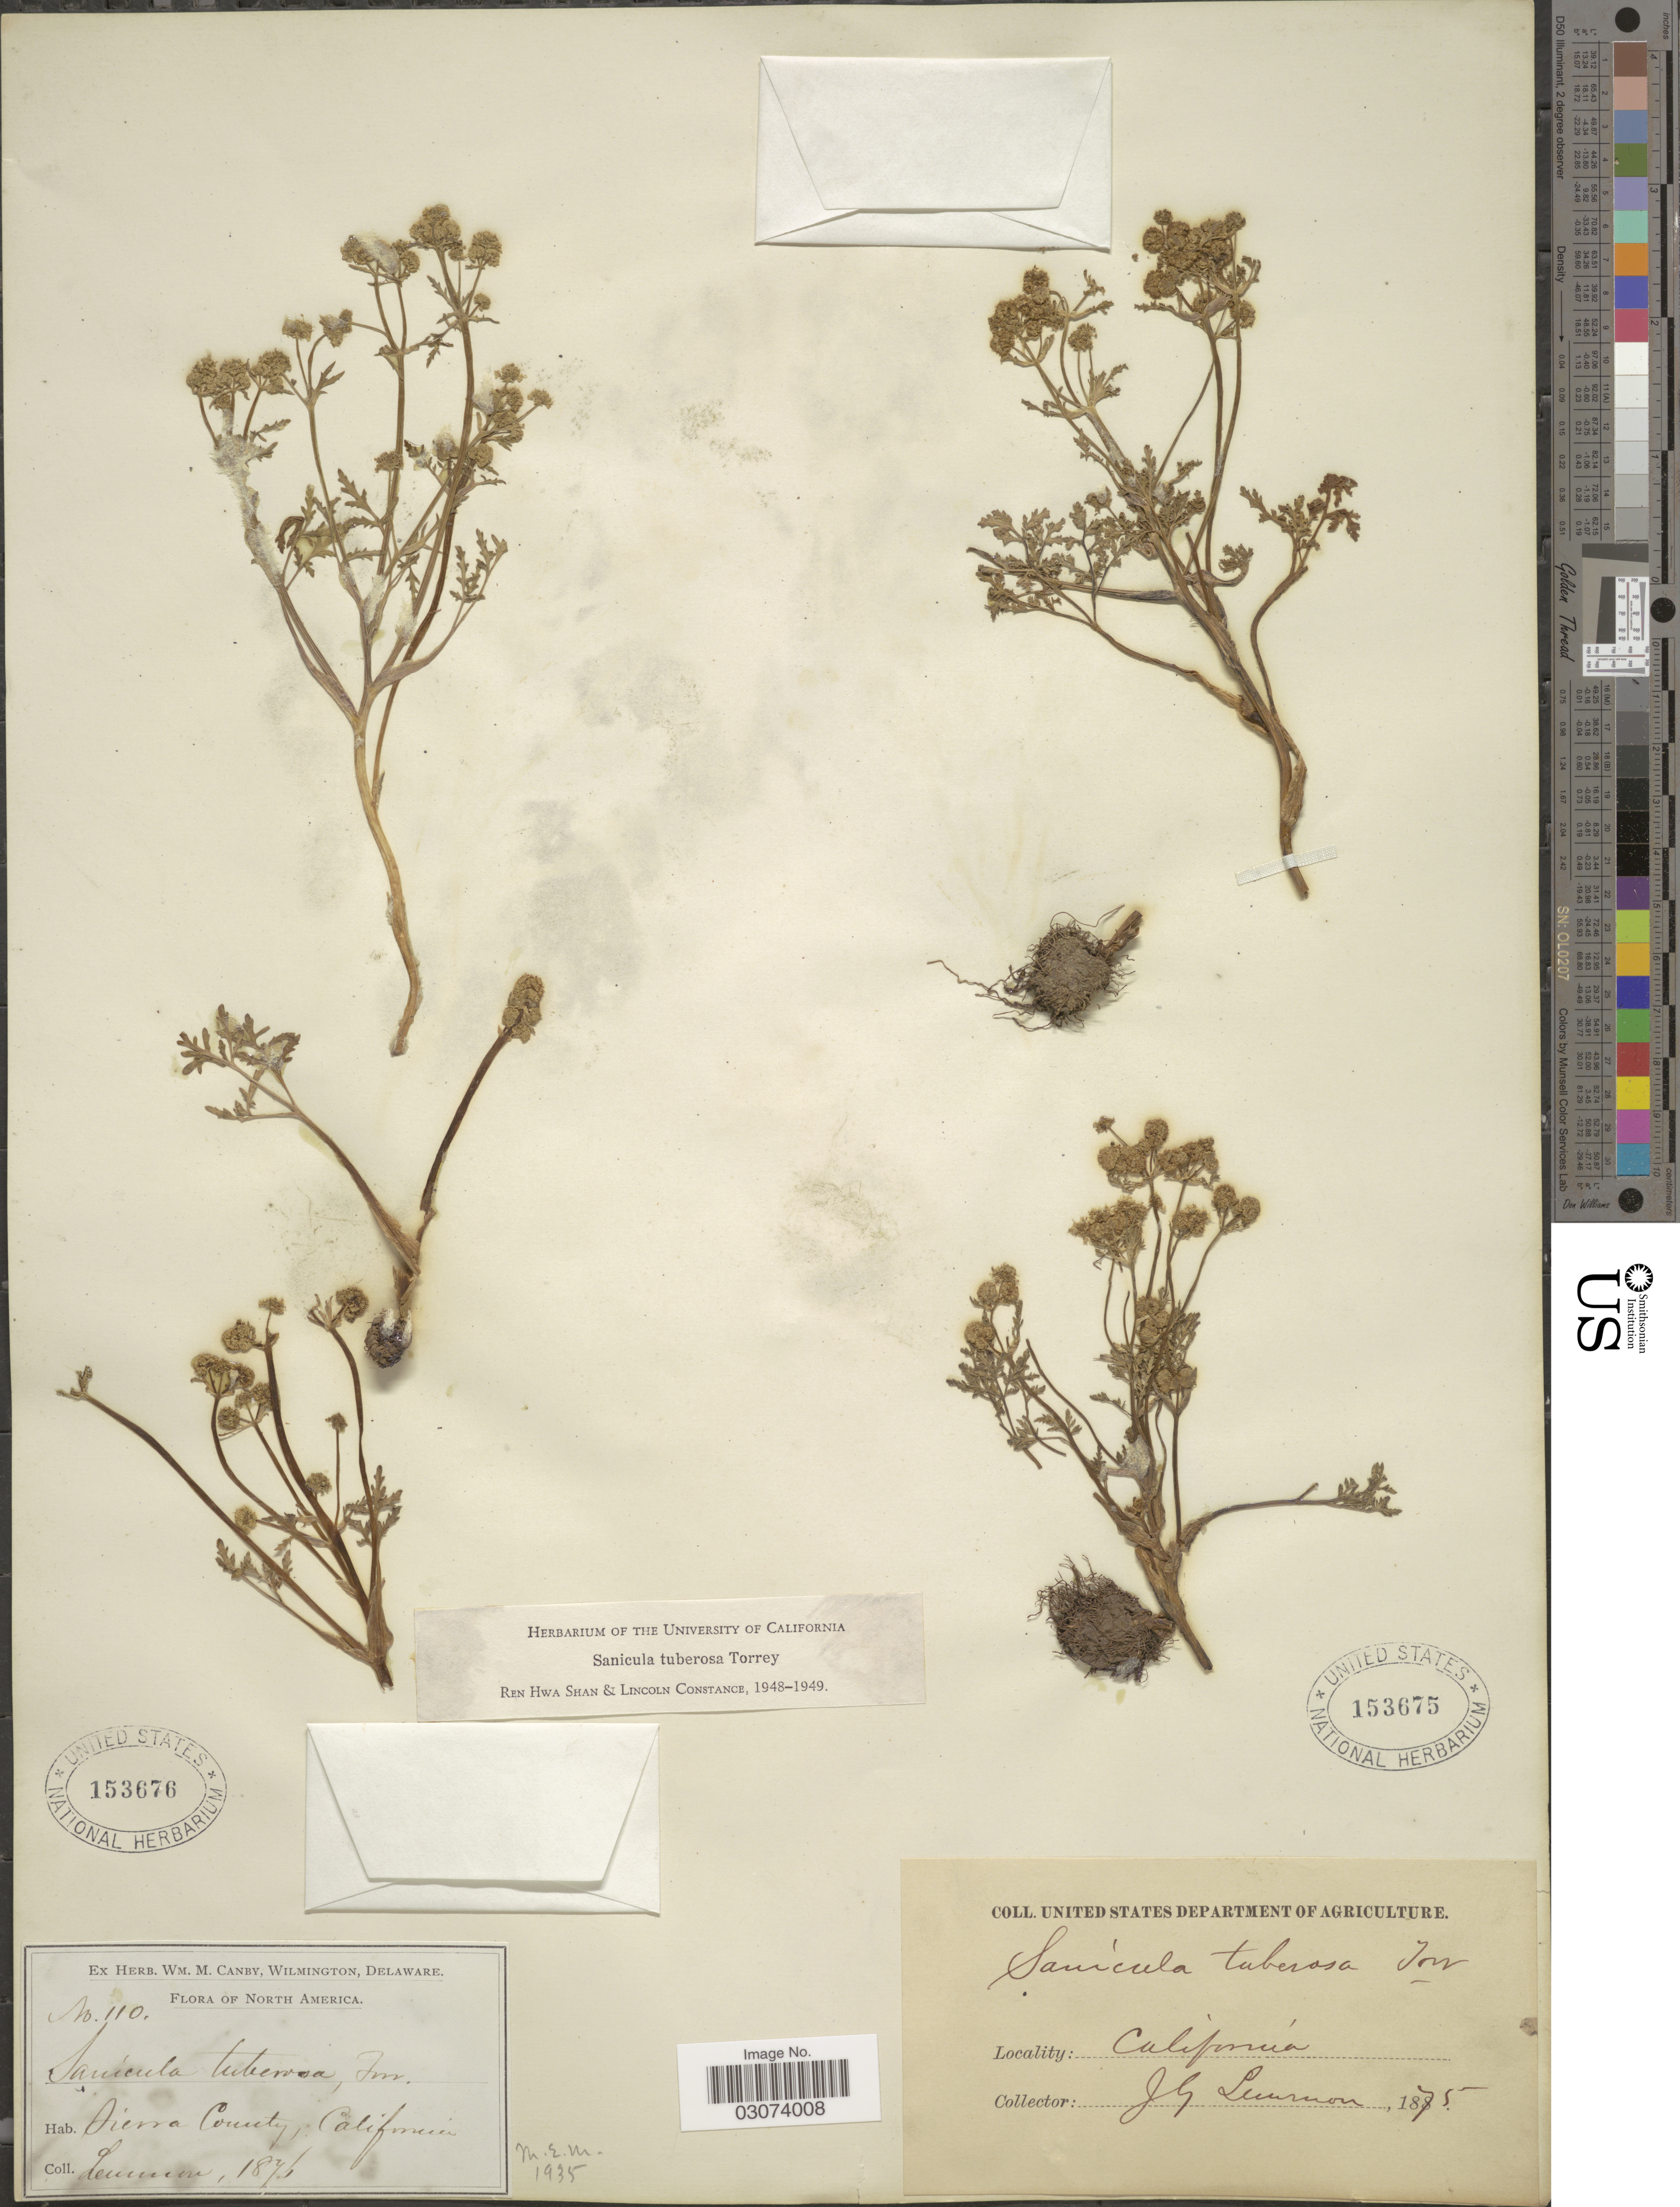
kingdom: Plantae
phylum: Tracheophyta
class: Magnoliopsida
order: Apiales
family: Apiaceae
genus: Sanicula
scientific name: Sanicula tuberosa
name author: Torr.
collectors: -- Lemmon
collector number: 110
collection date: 1876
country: United States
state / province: California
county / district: Sierra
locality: Sierra County.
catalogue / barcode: US 153676-2